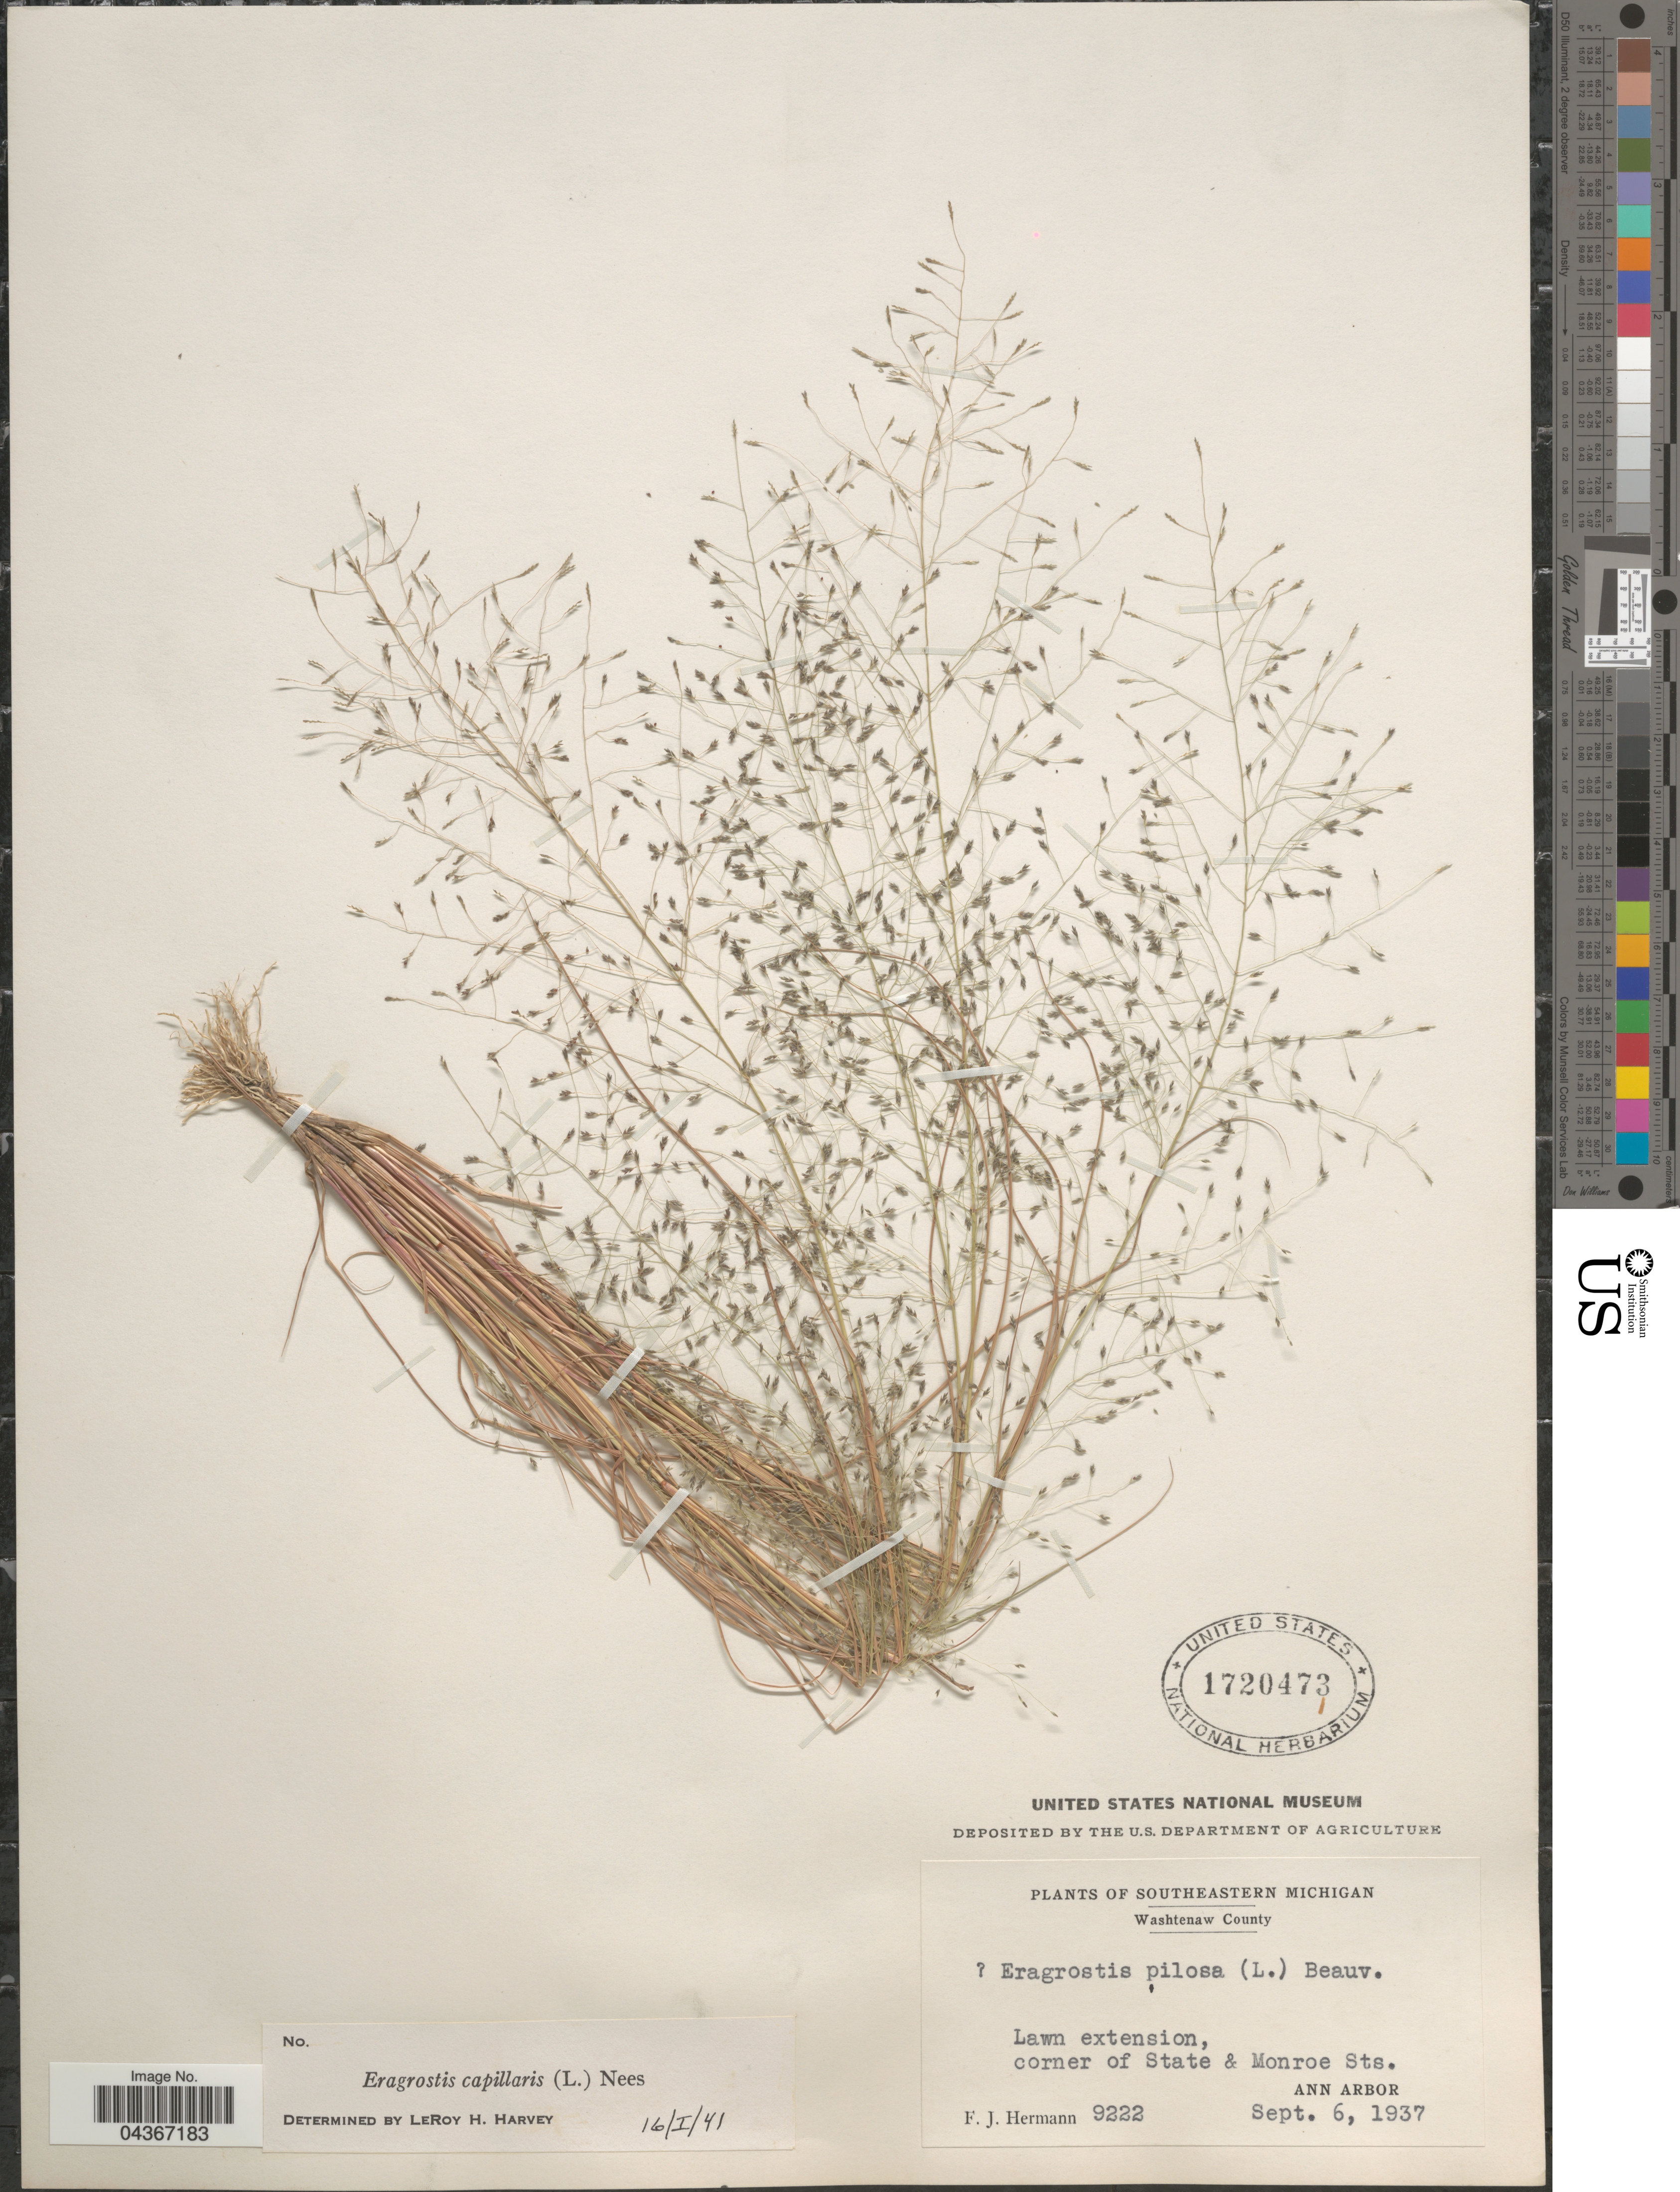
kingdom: Plantae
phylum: Tracheophyta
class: Liliopsida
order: Poales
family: Poaceae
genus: Eragrostis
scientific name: Eragrostis capillaris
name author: (L.) Nees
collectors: F. J. Hermann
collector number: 9222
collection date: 1937-06-06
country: United States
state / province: Michigan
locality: Southeastern Michigan. Washtenaw County. Lawn extension, corner of State & Monroe Sts. Ann Arbor.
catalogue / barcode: US 1720473